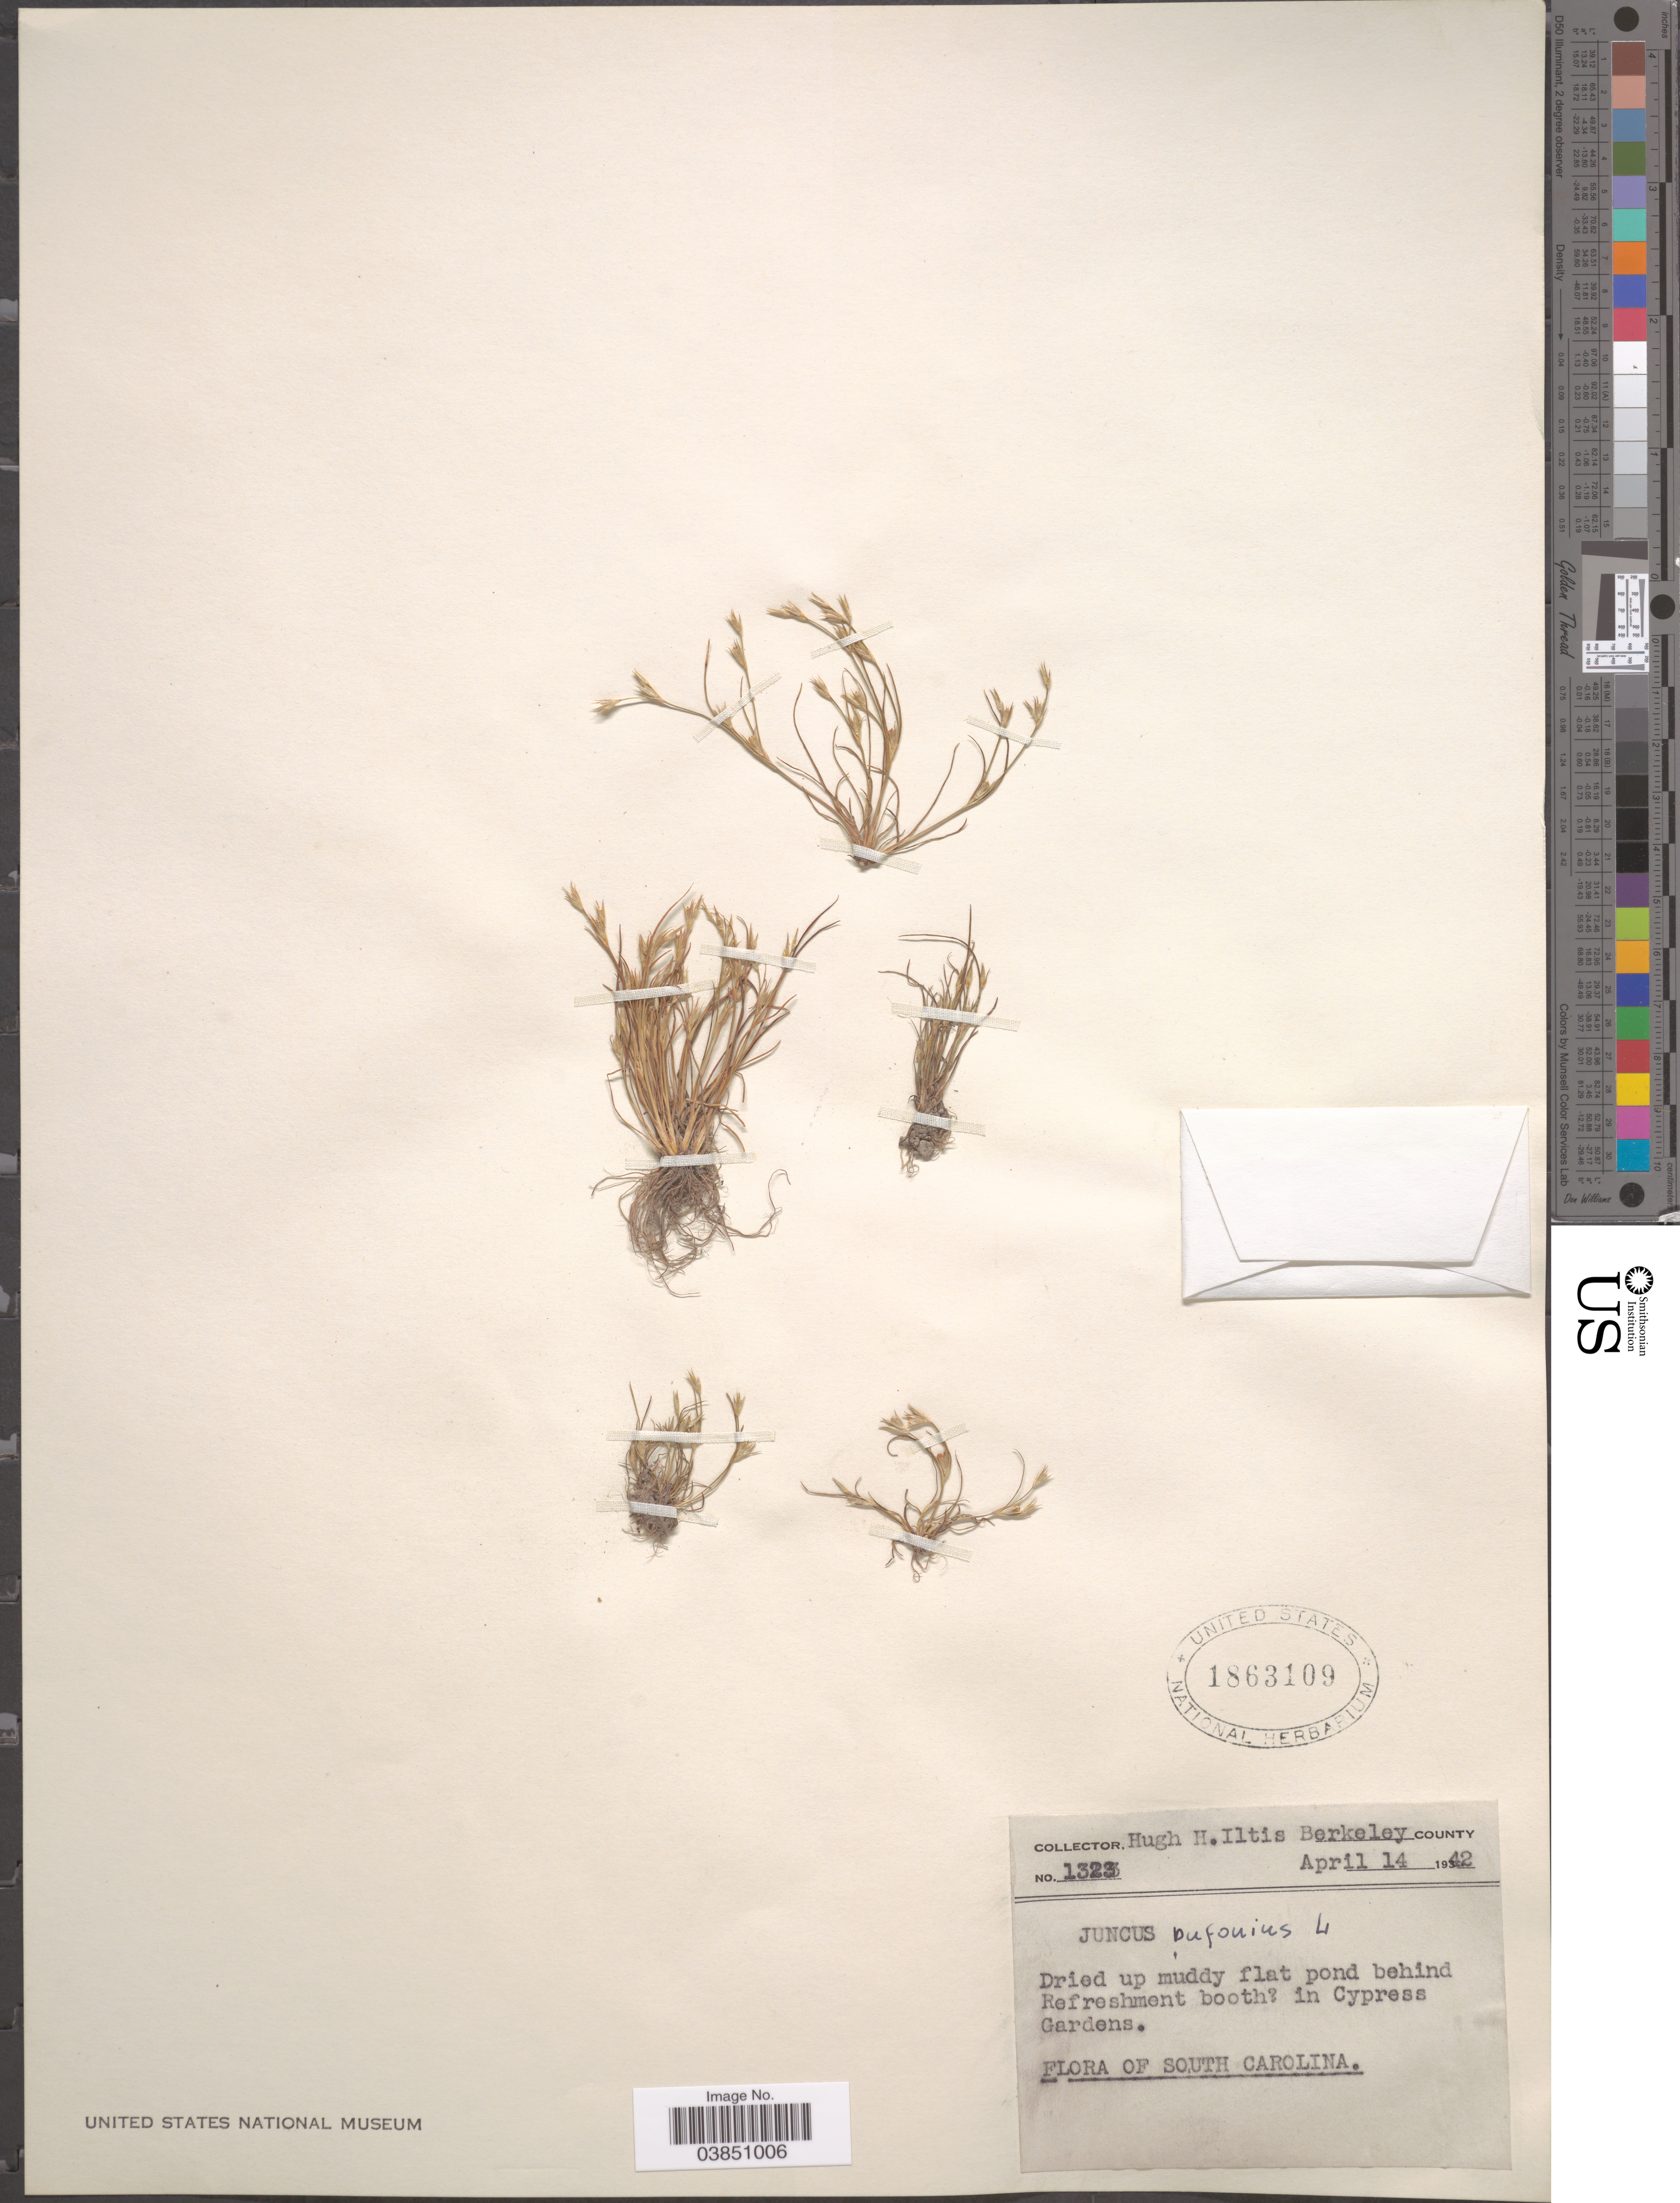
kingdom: Plantae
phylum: Tracheophyta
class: Liliopsida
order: Poales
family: Juncaceae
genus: Juncus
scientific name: Juncus bufonius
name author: L.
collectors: H. H. Iltis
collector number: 1323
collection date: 1942-04-14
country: United States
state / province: South Carolina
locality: Berkeley County. Flat pond behind Refreshment booth [unsure placement] in Cypress Gardens.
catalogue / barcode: US 1863109